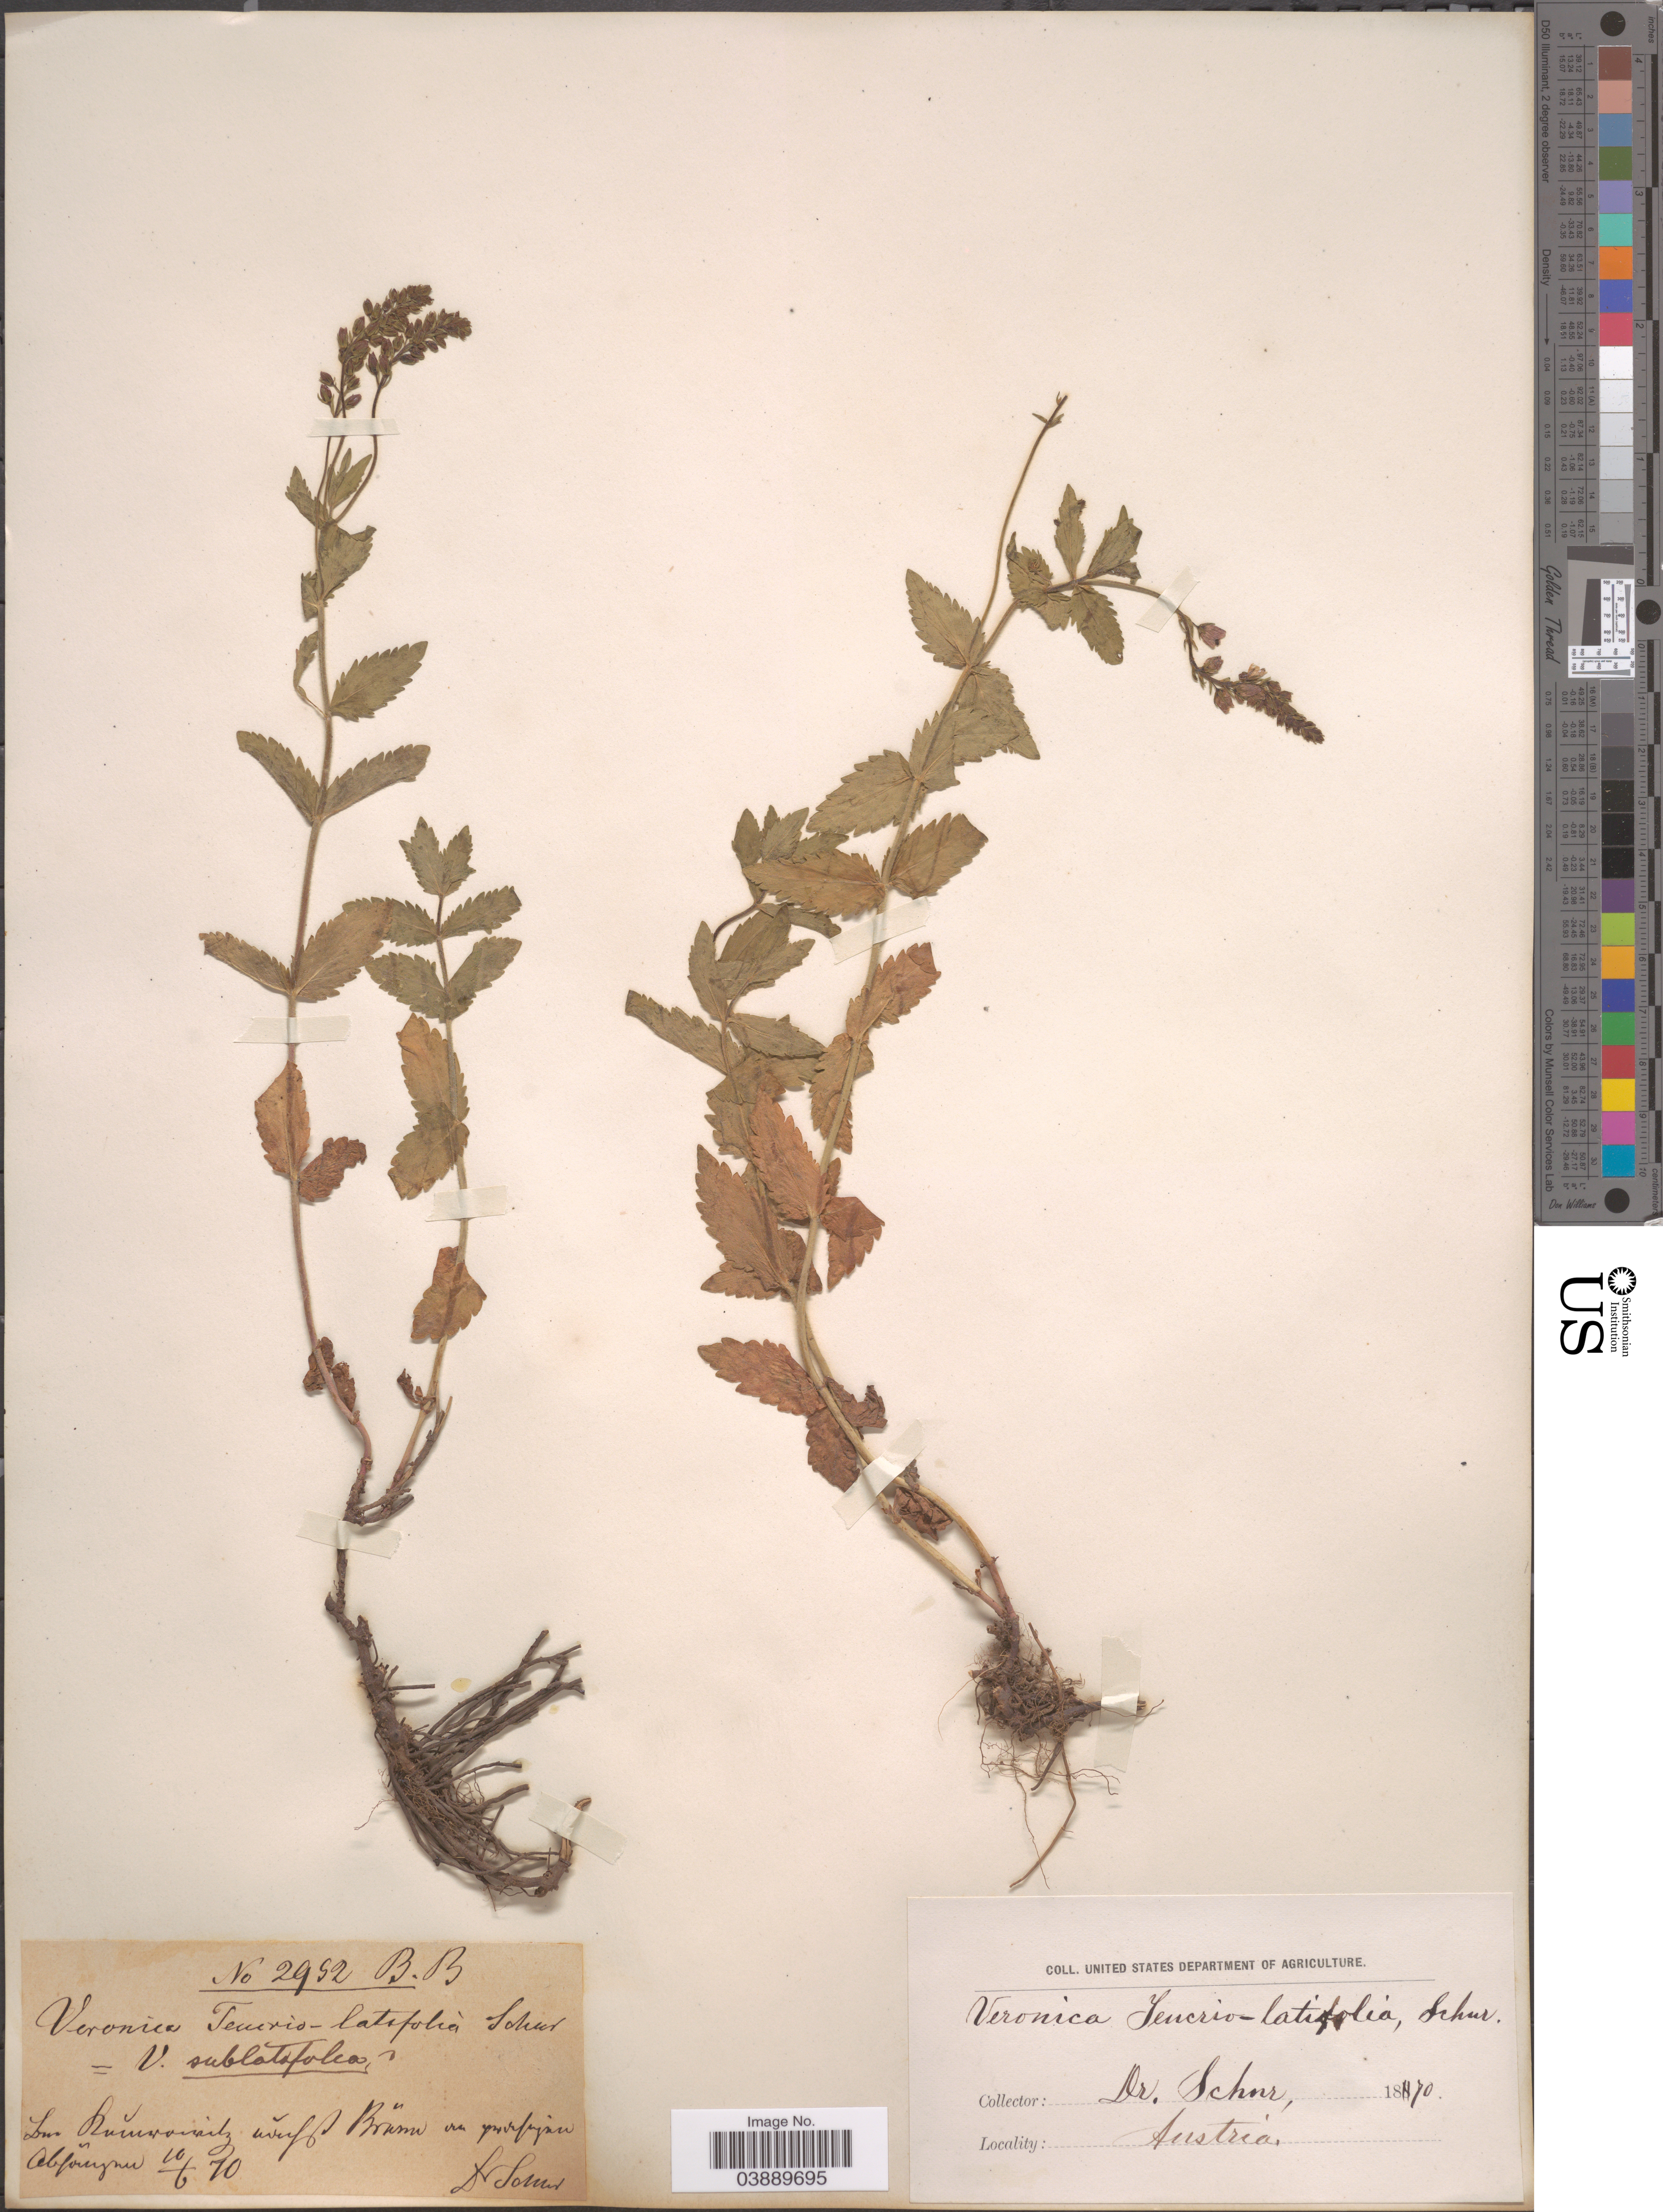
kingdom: Plantae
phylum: Tracheophyta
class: Magnoliopsida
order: Lamiales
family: Plantaginaceae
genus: Veronica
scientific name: Veronica teucrium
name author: L.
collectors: Schur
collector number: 2952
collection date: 1870-06-10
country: Czechia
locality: Bei Kumrowitz nächst Brünn an grasigen Abhängen